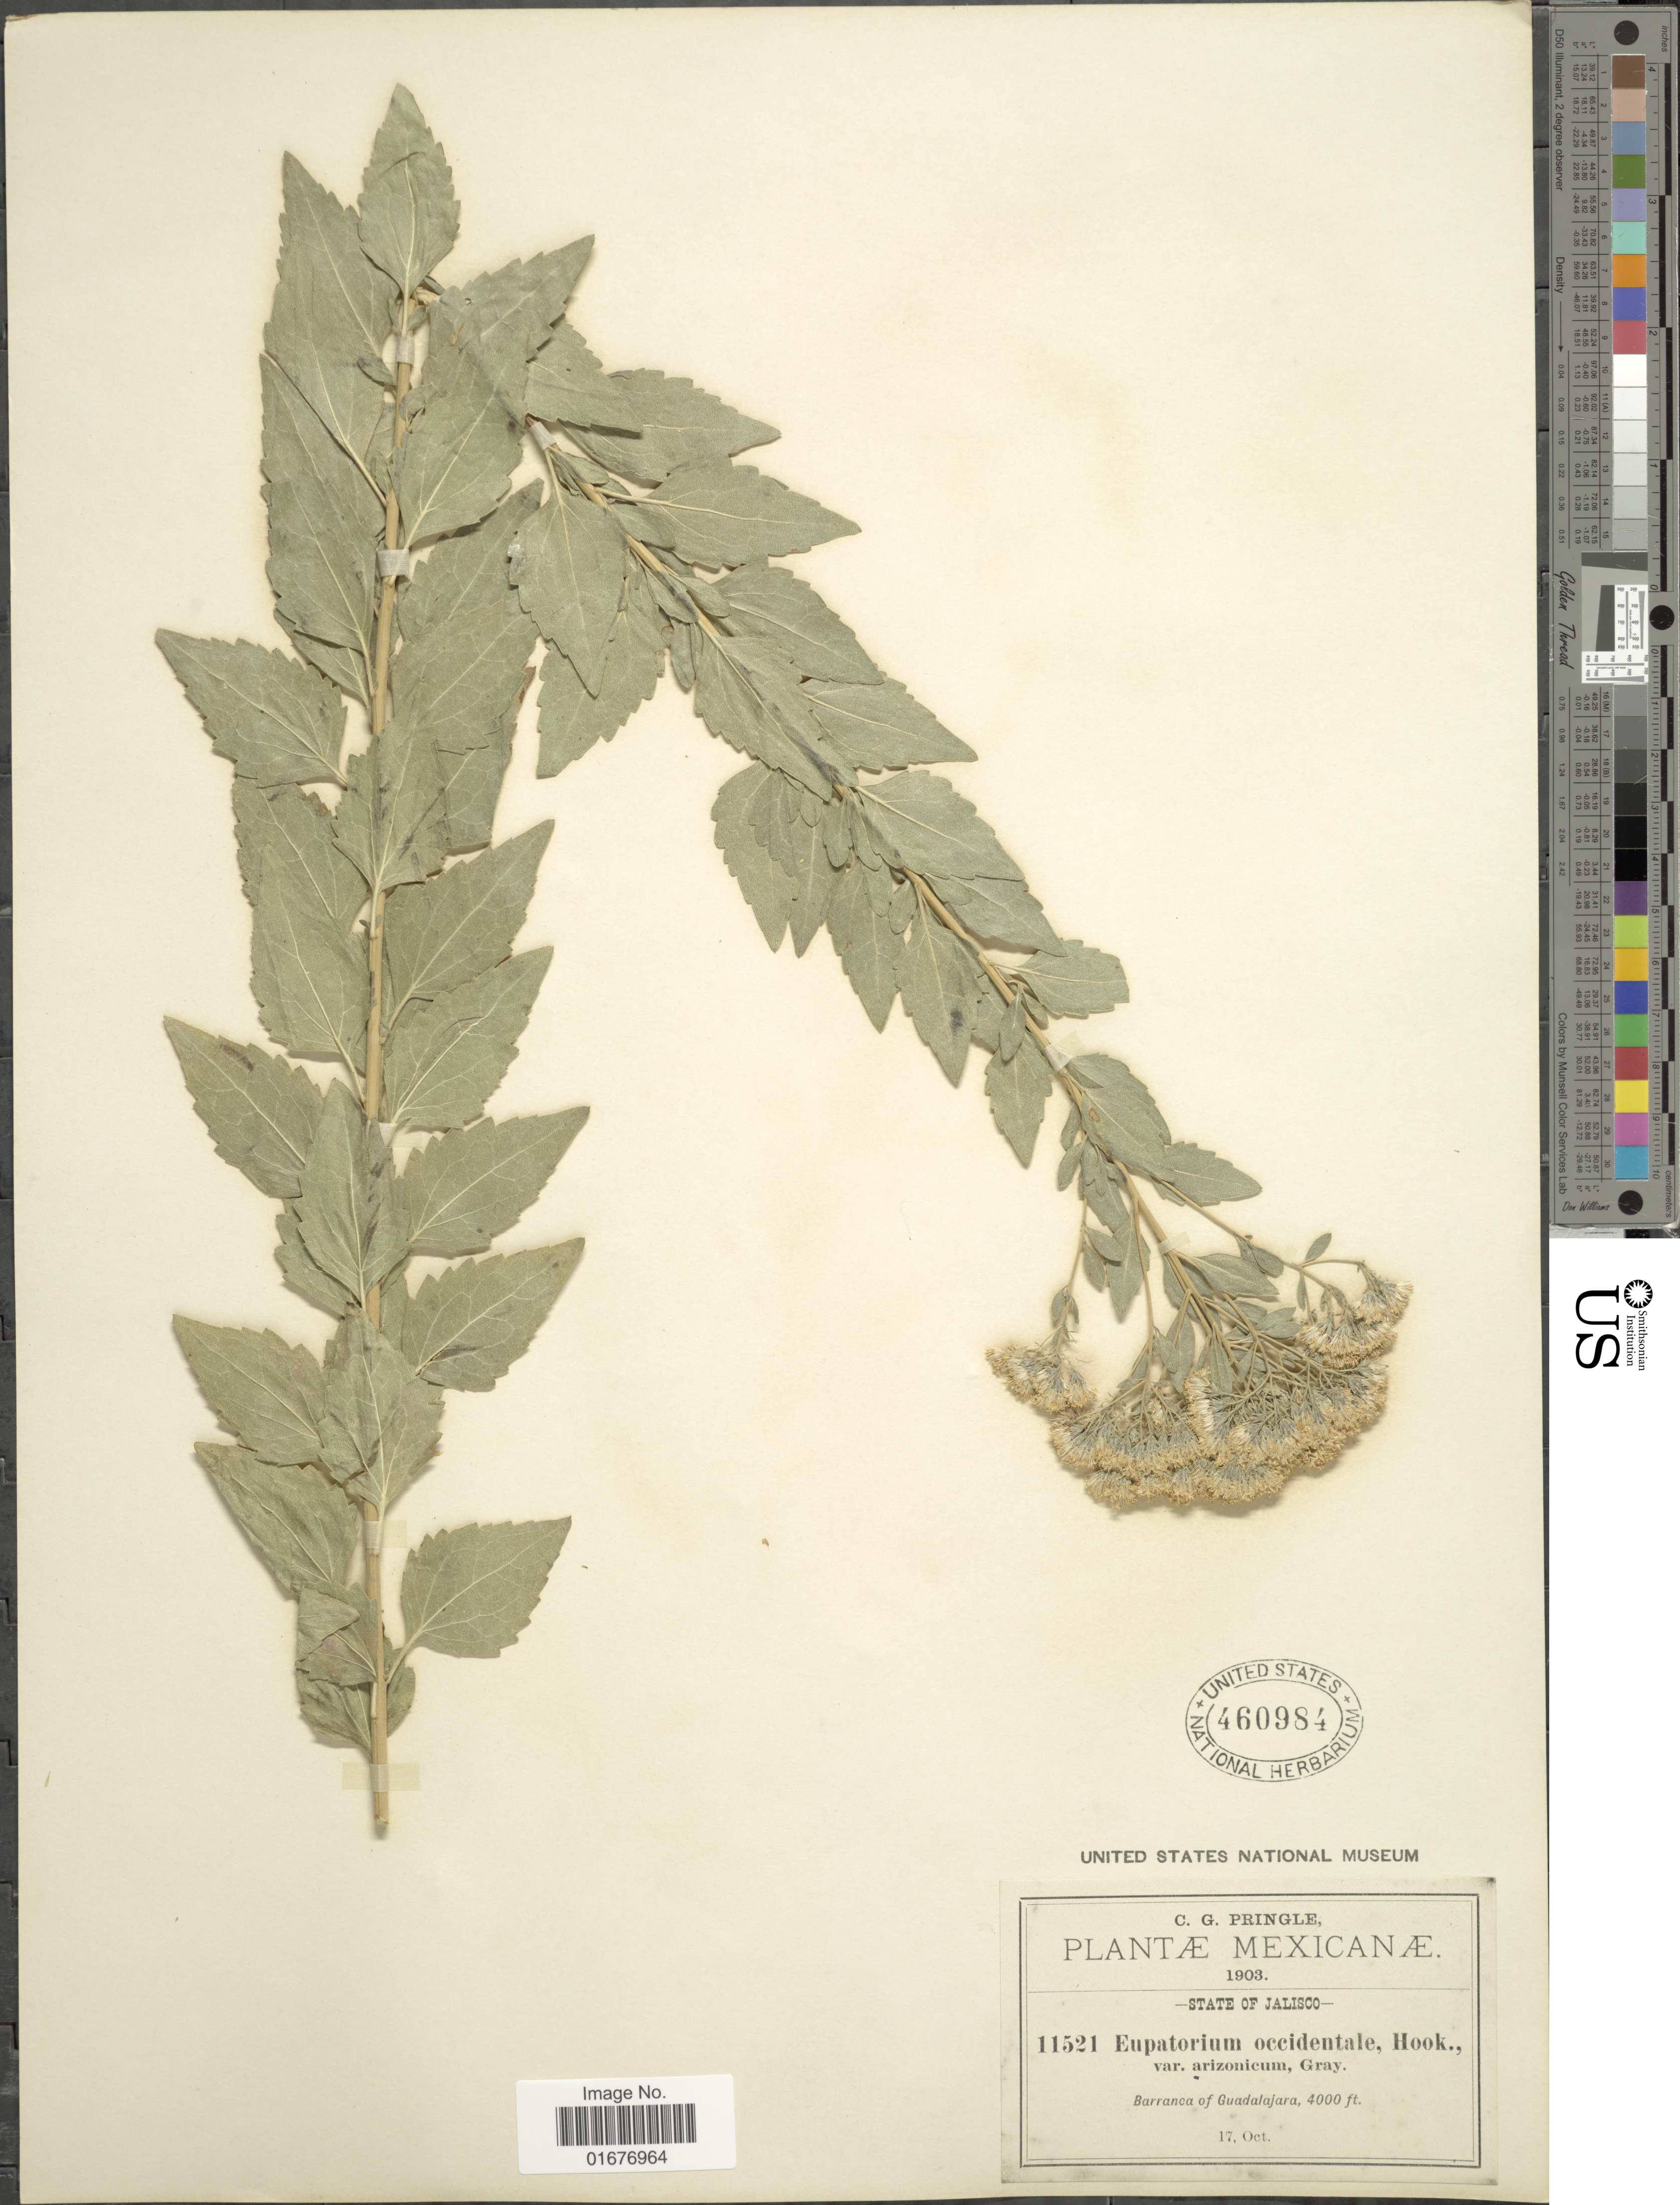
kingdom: Plantae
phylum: Tracheophyta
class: Magnoliopsida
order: Asterales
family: Asteraceae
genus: Ageratina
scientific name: Ageratina thyrsiflora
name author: (Greene) R.M. King & H. Rob.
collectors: C. G. Pringle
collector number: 11521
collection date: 1903-10-17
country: Mexico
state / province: Jalisco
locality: Barranca of Guadalajara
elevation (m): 1219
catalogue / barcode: US 460984